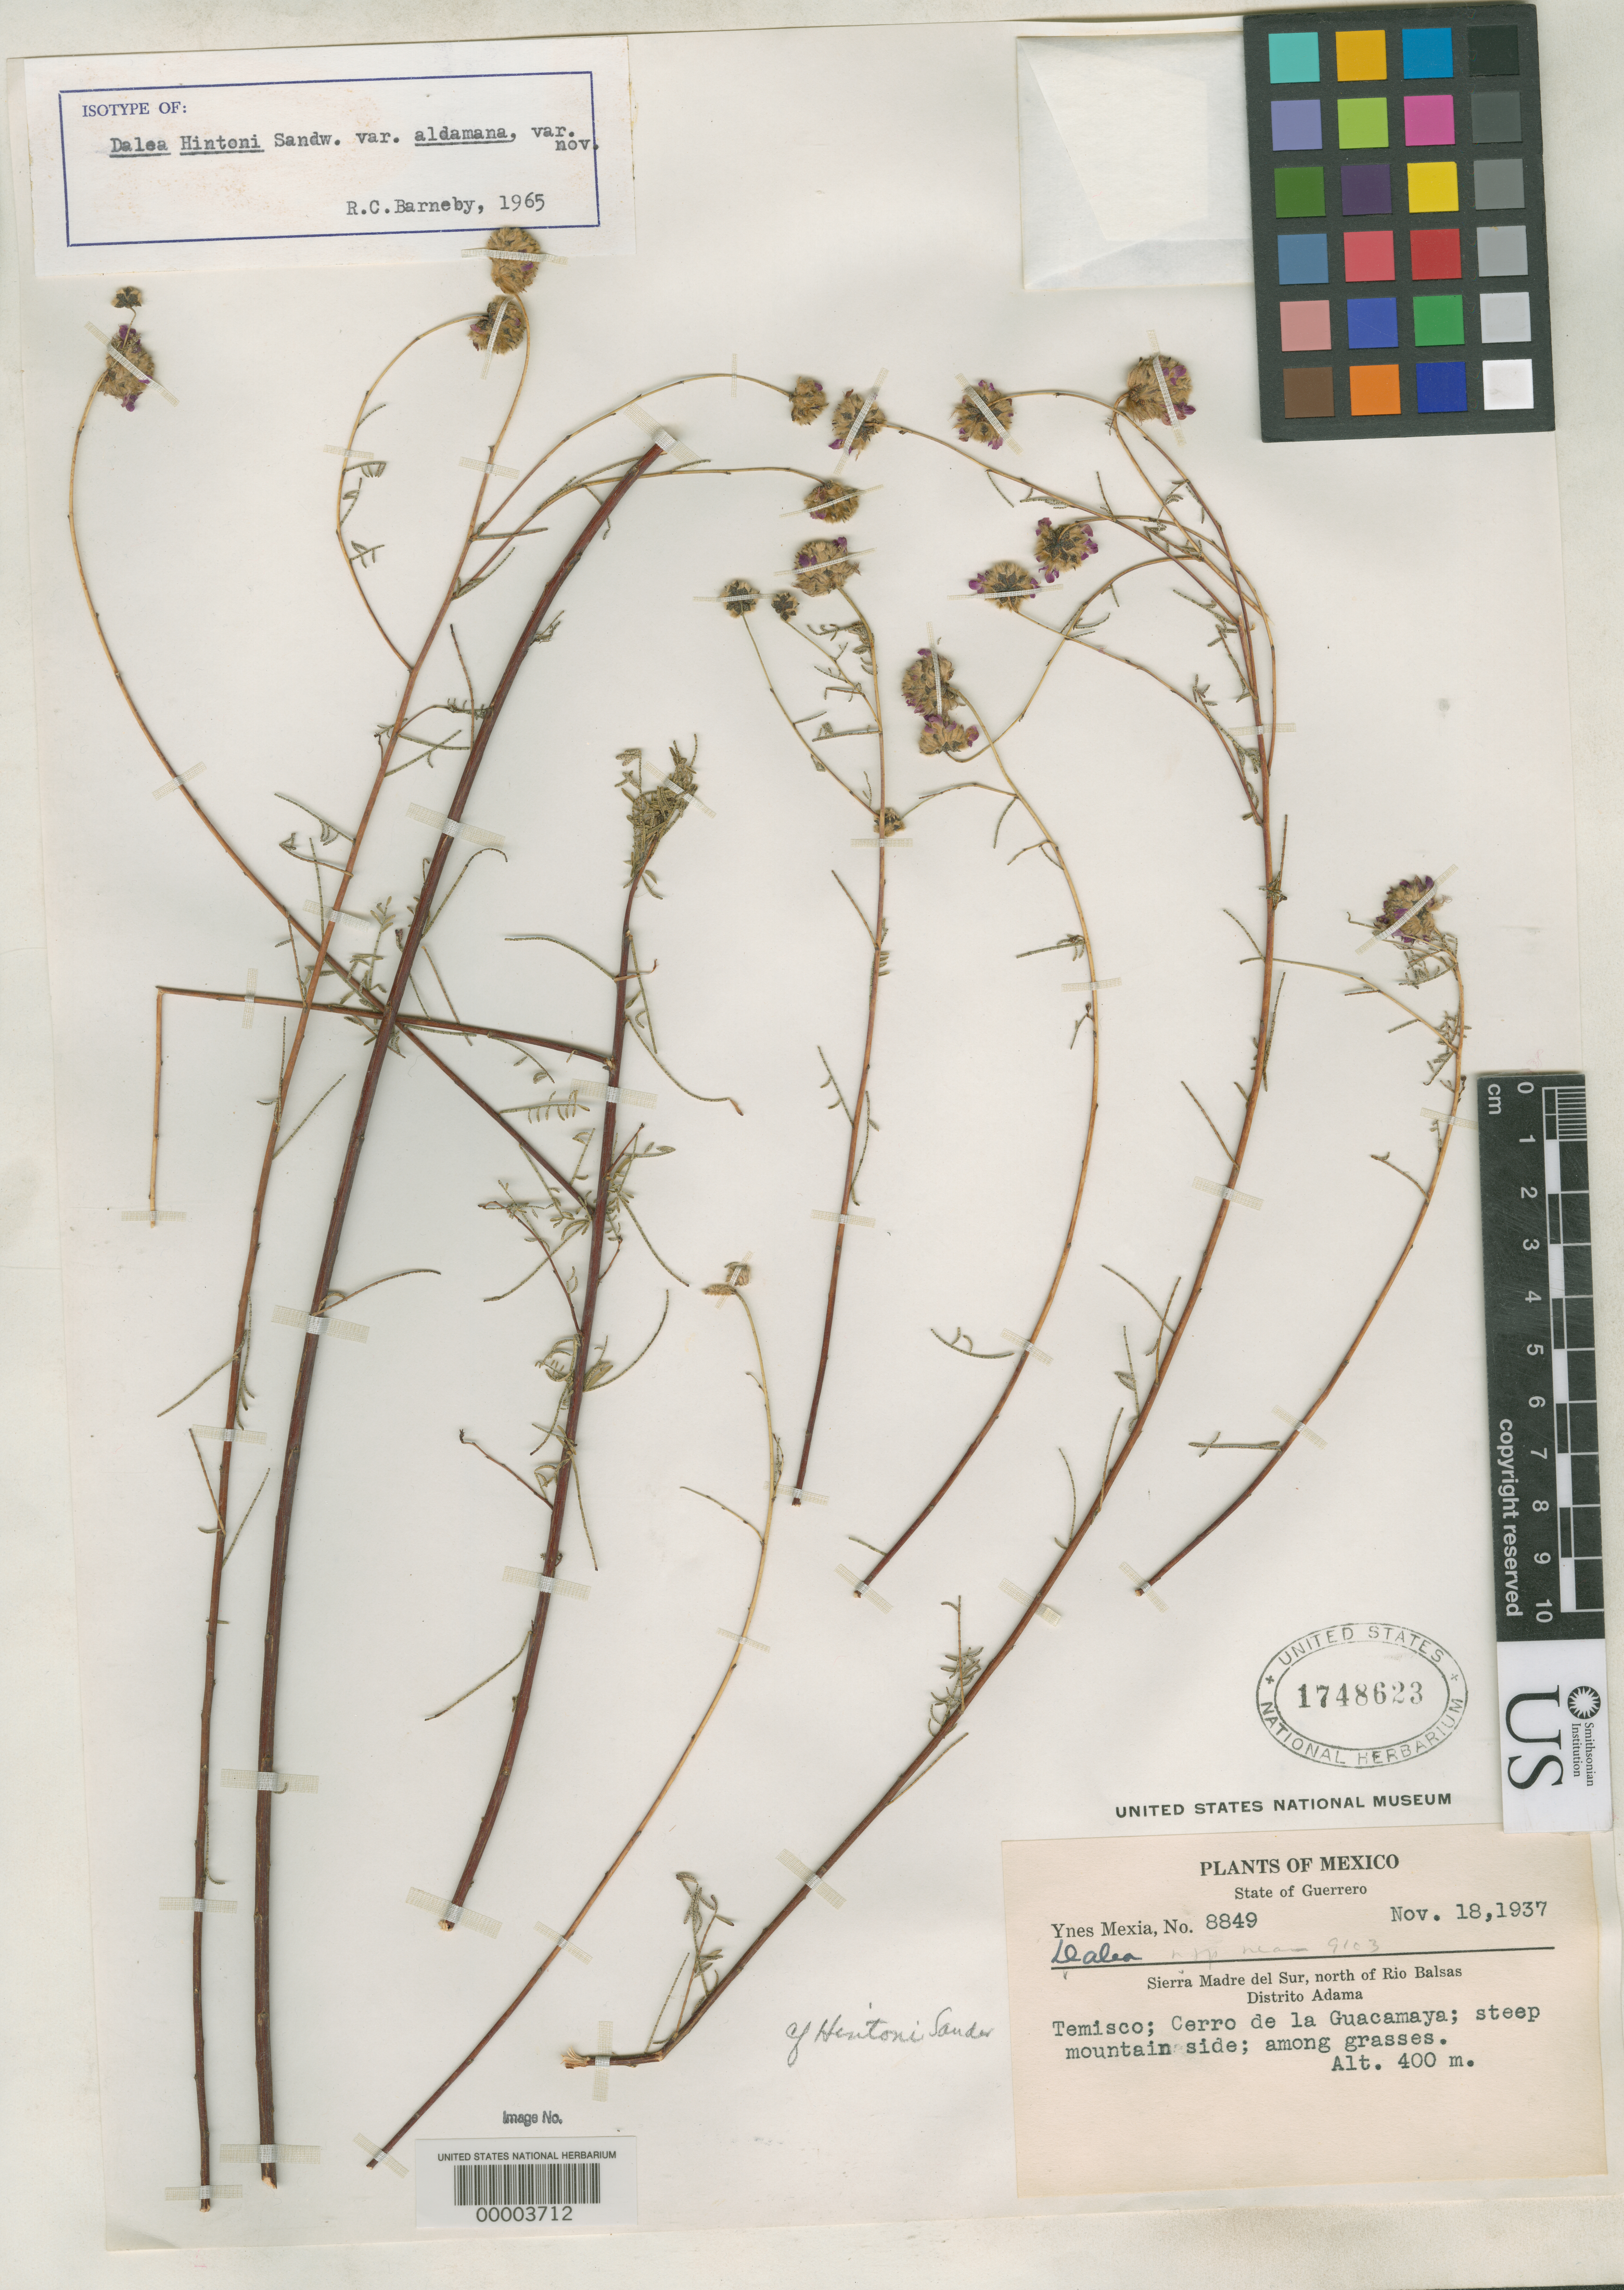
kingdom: Plantae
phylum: Tracheophyta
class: Magnoliopsida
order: Fabales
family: Fabaceae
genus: Dalea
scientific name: Dalea hintonii var. aldamana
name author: Barneby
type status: Isotype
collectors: Y. Mexia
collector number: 8849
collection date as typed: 18 Nov 1937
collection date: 1937-11-18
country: Mexico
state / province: Guerrero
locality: Temisco, Cerro de La Guacamaya.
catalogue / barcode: US 1748623